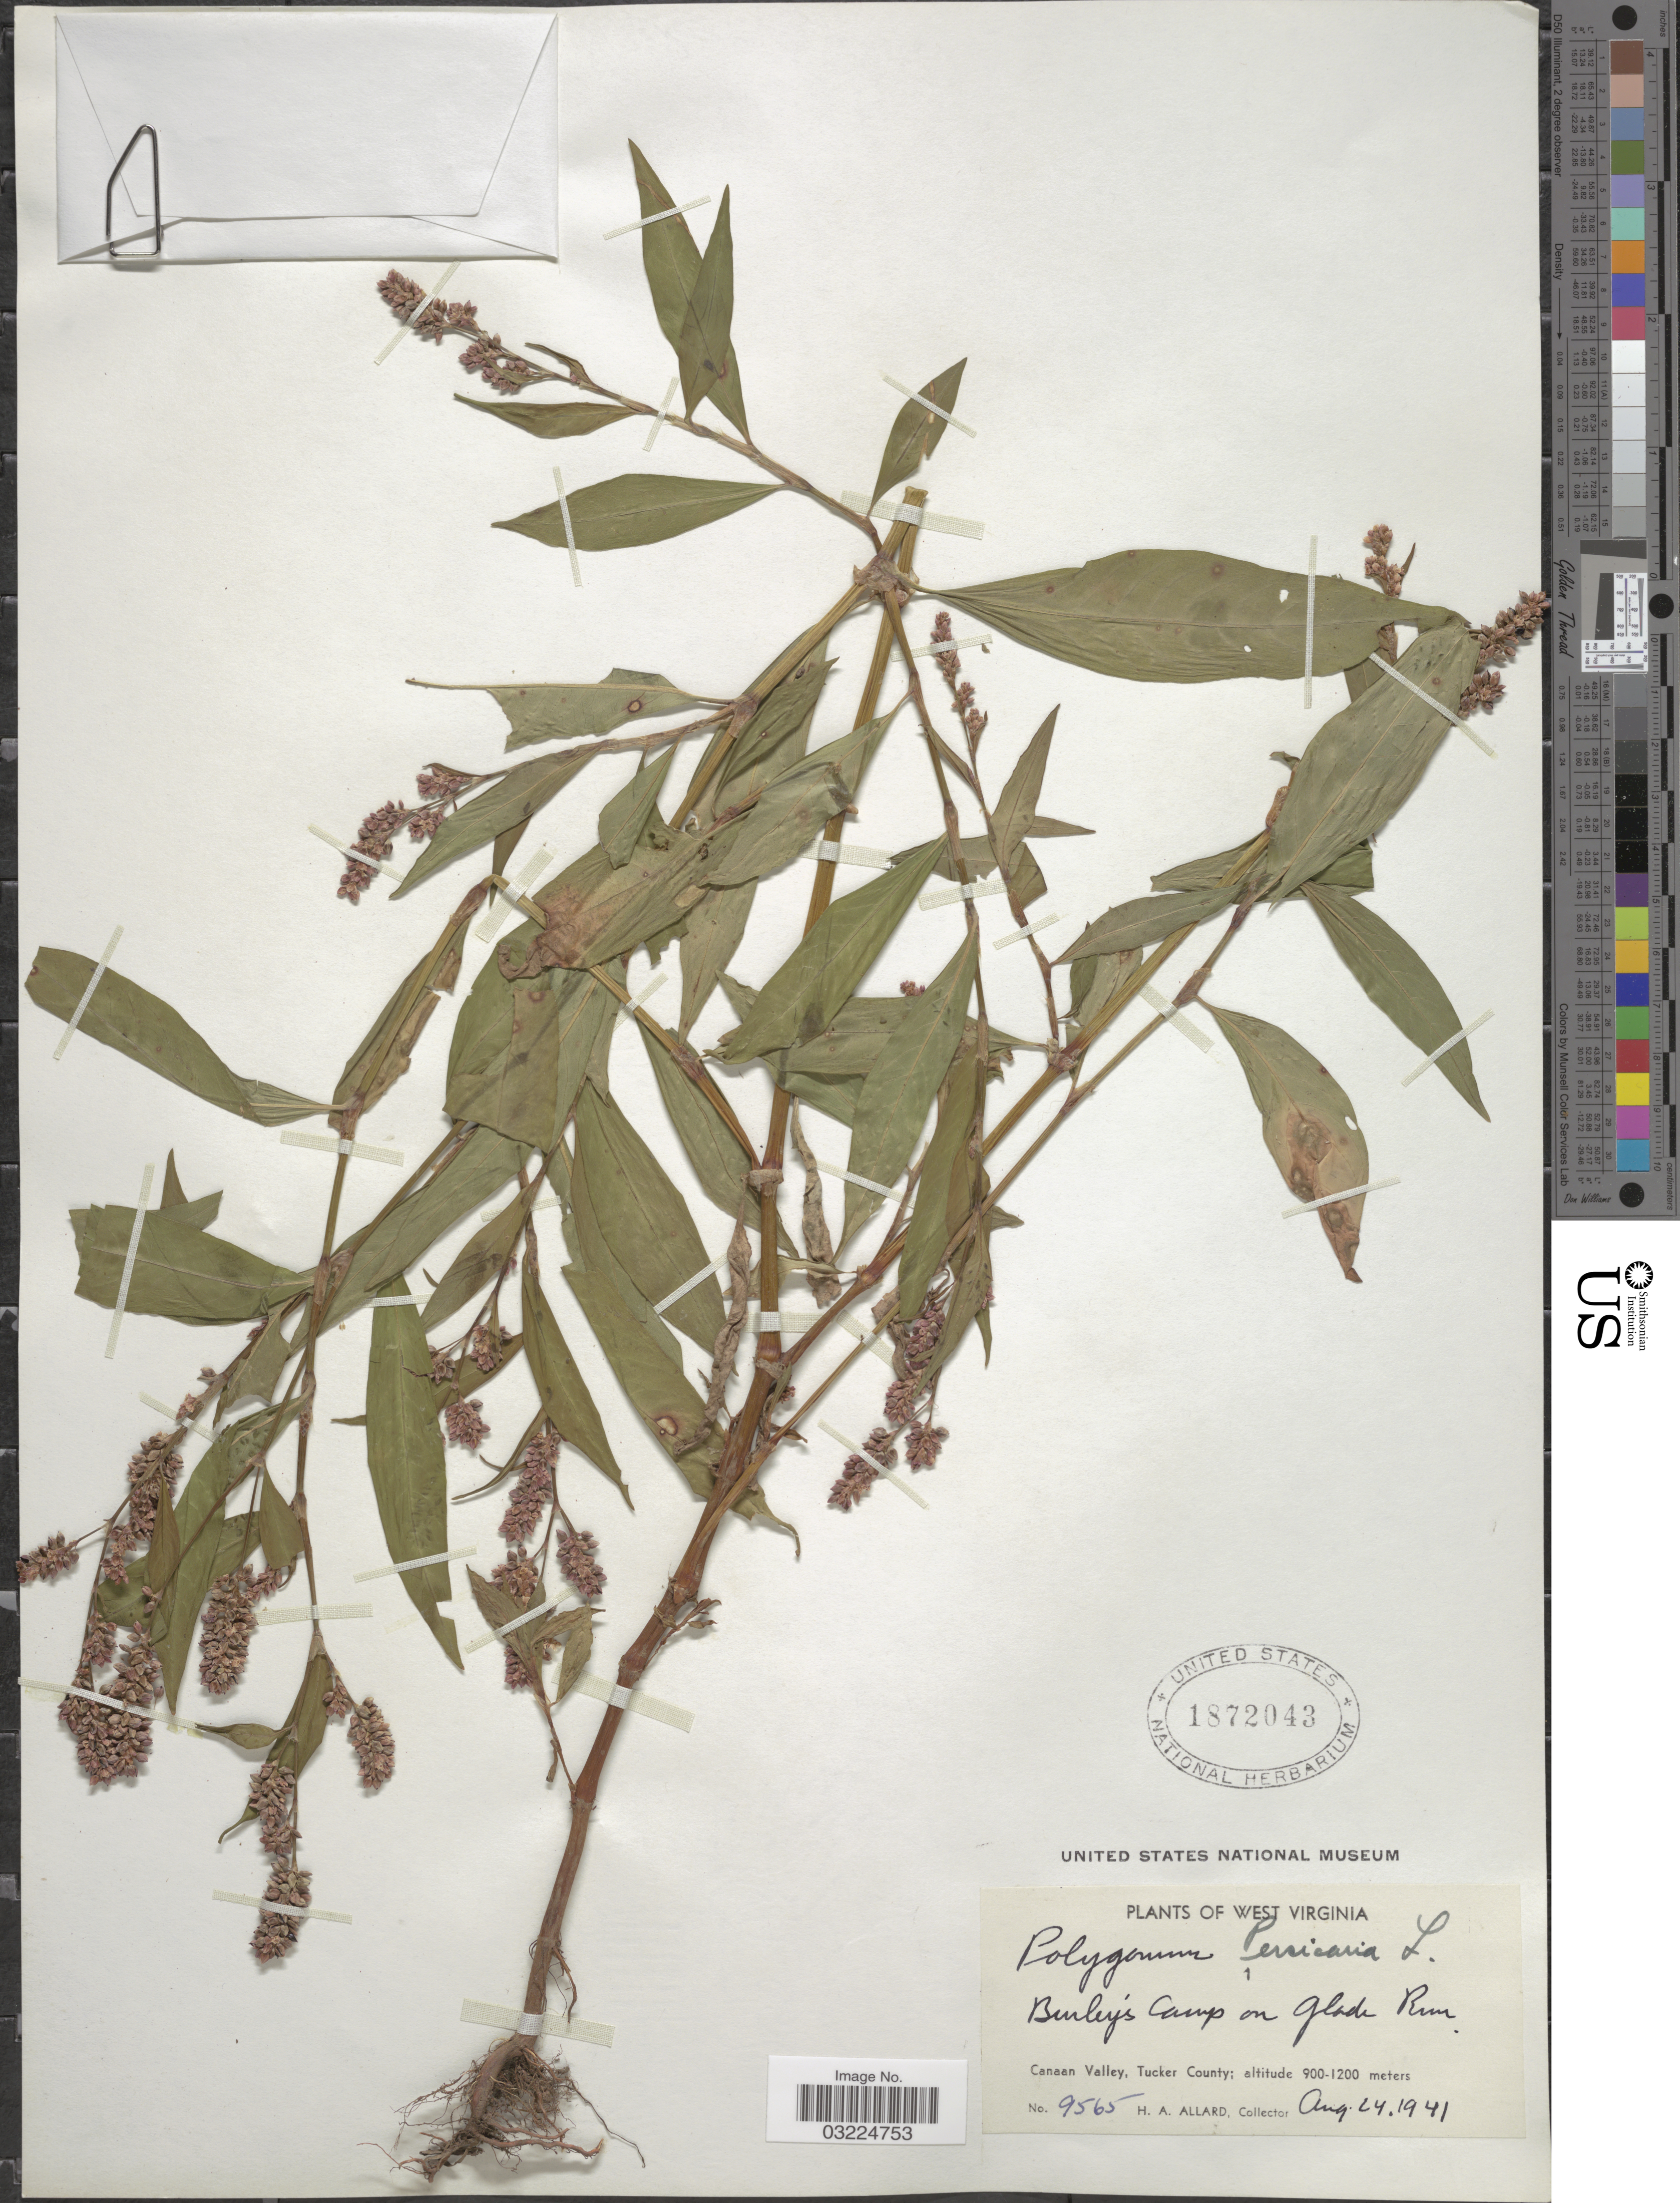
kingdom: Plantae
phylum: Tracheophyta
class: Magnoliopsida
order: Caryophyllales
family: Polygonaceae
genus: Persicaria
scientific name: Persicaria maculosa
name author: S.F. Gray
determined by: Atha, D. E.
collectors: H. A. Allard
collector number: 9565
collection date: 1941-08-24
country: United States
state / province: West Virginia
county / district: Tucker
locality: Burley's Camp on Glade Run. Canaan Valley, Tucker County.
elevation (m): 900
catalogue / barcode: US 1872043